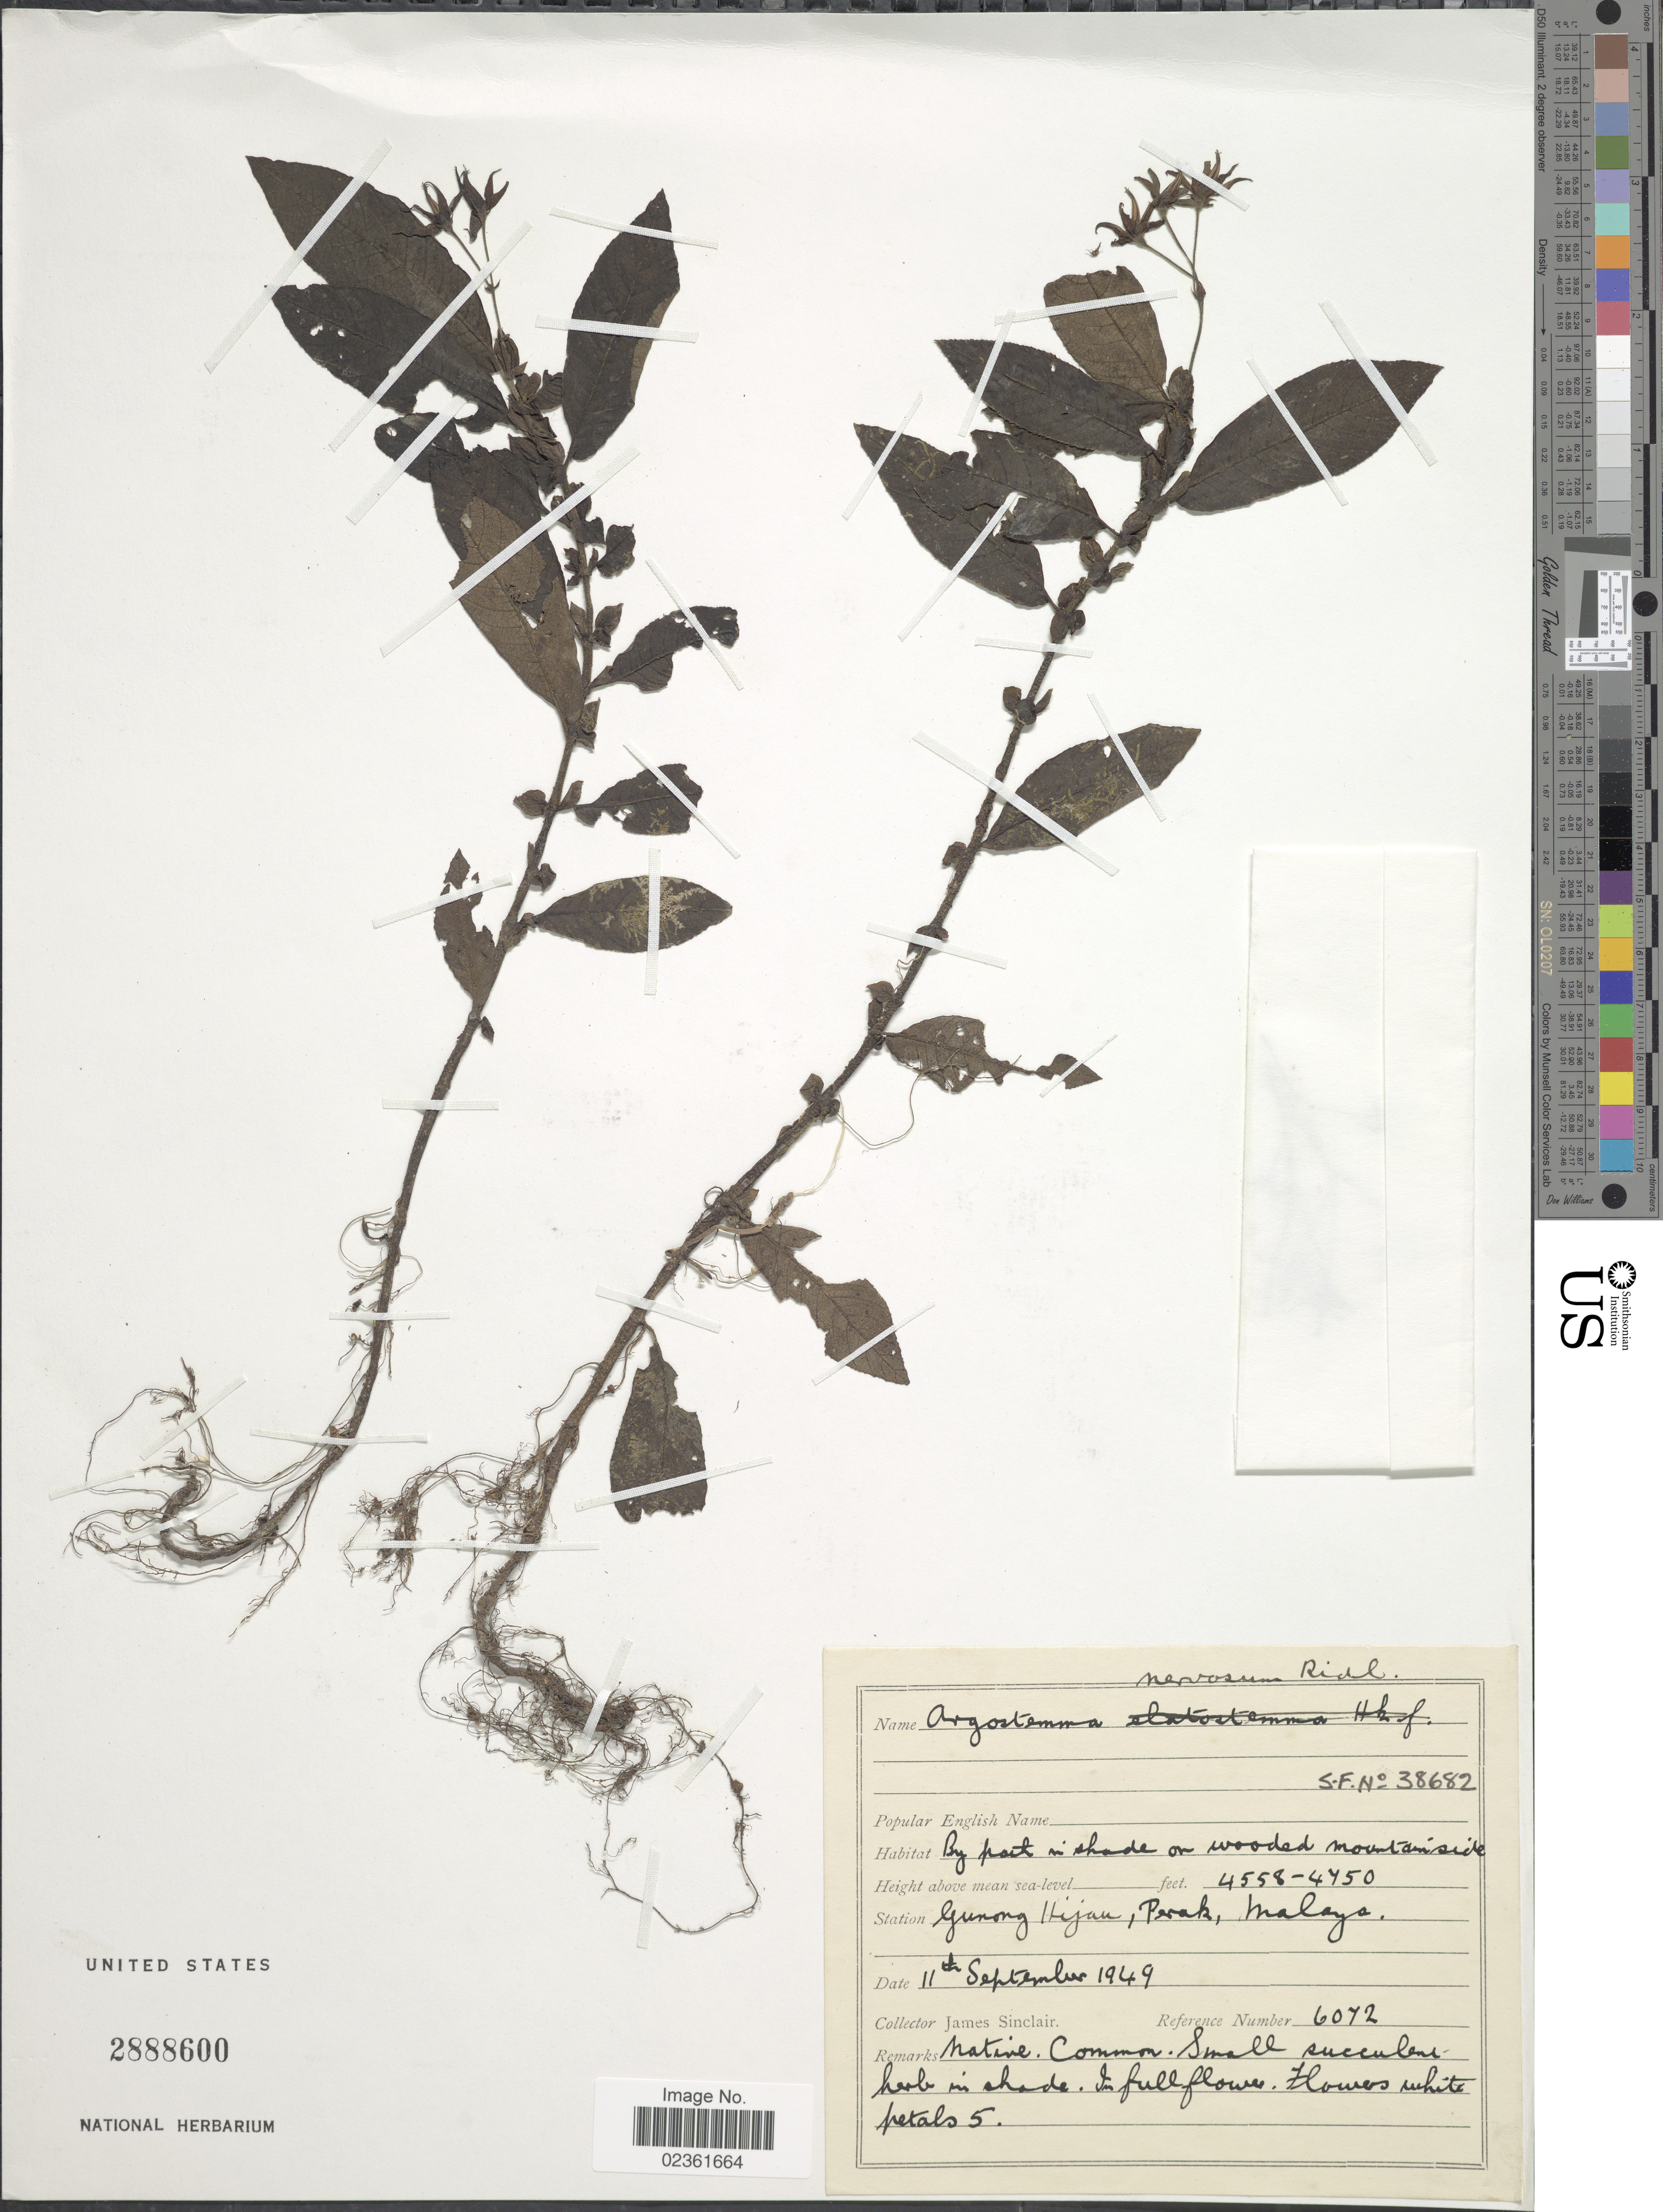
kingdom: Plantae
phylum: Tracheophyta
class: Magnoliopsida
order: Gentianales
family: Rubiaceae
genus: Argostemma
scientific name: Argostemma nervosum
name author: Ridl.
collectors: J. Sinclair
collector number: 6072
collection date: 1949-09-11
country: Malaysia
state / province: Perak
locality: On wooded mountainside, Gunong Hijan, Malaya.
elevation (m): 1389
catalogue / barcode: US 2888600